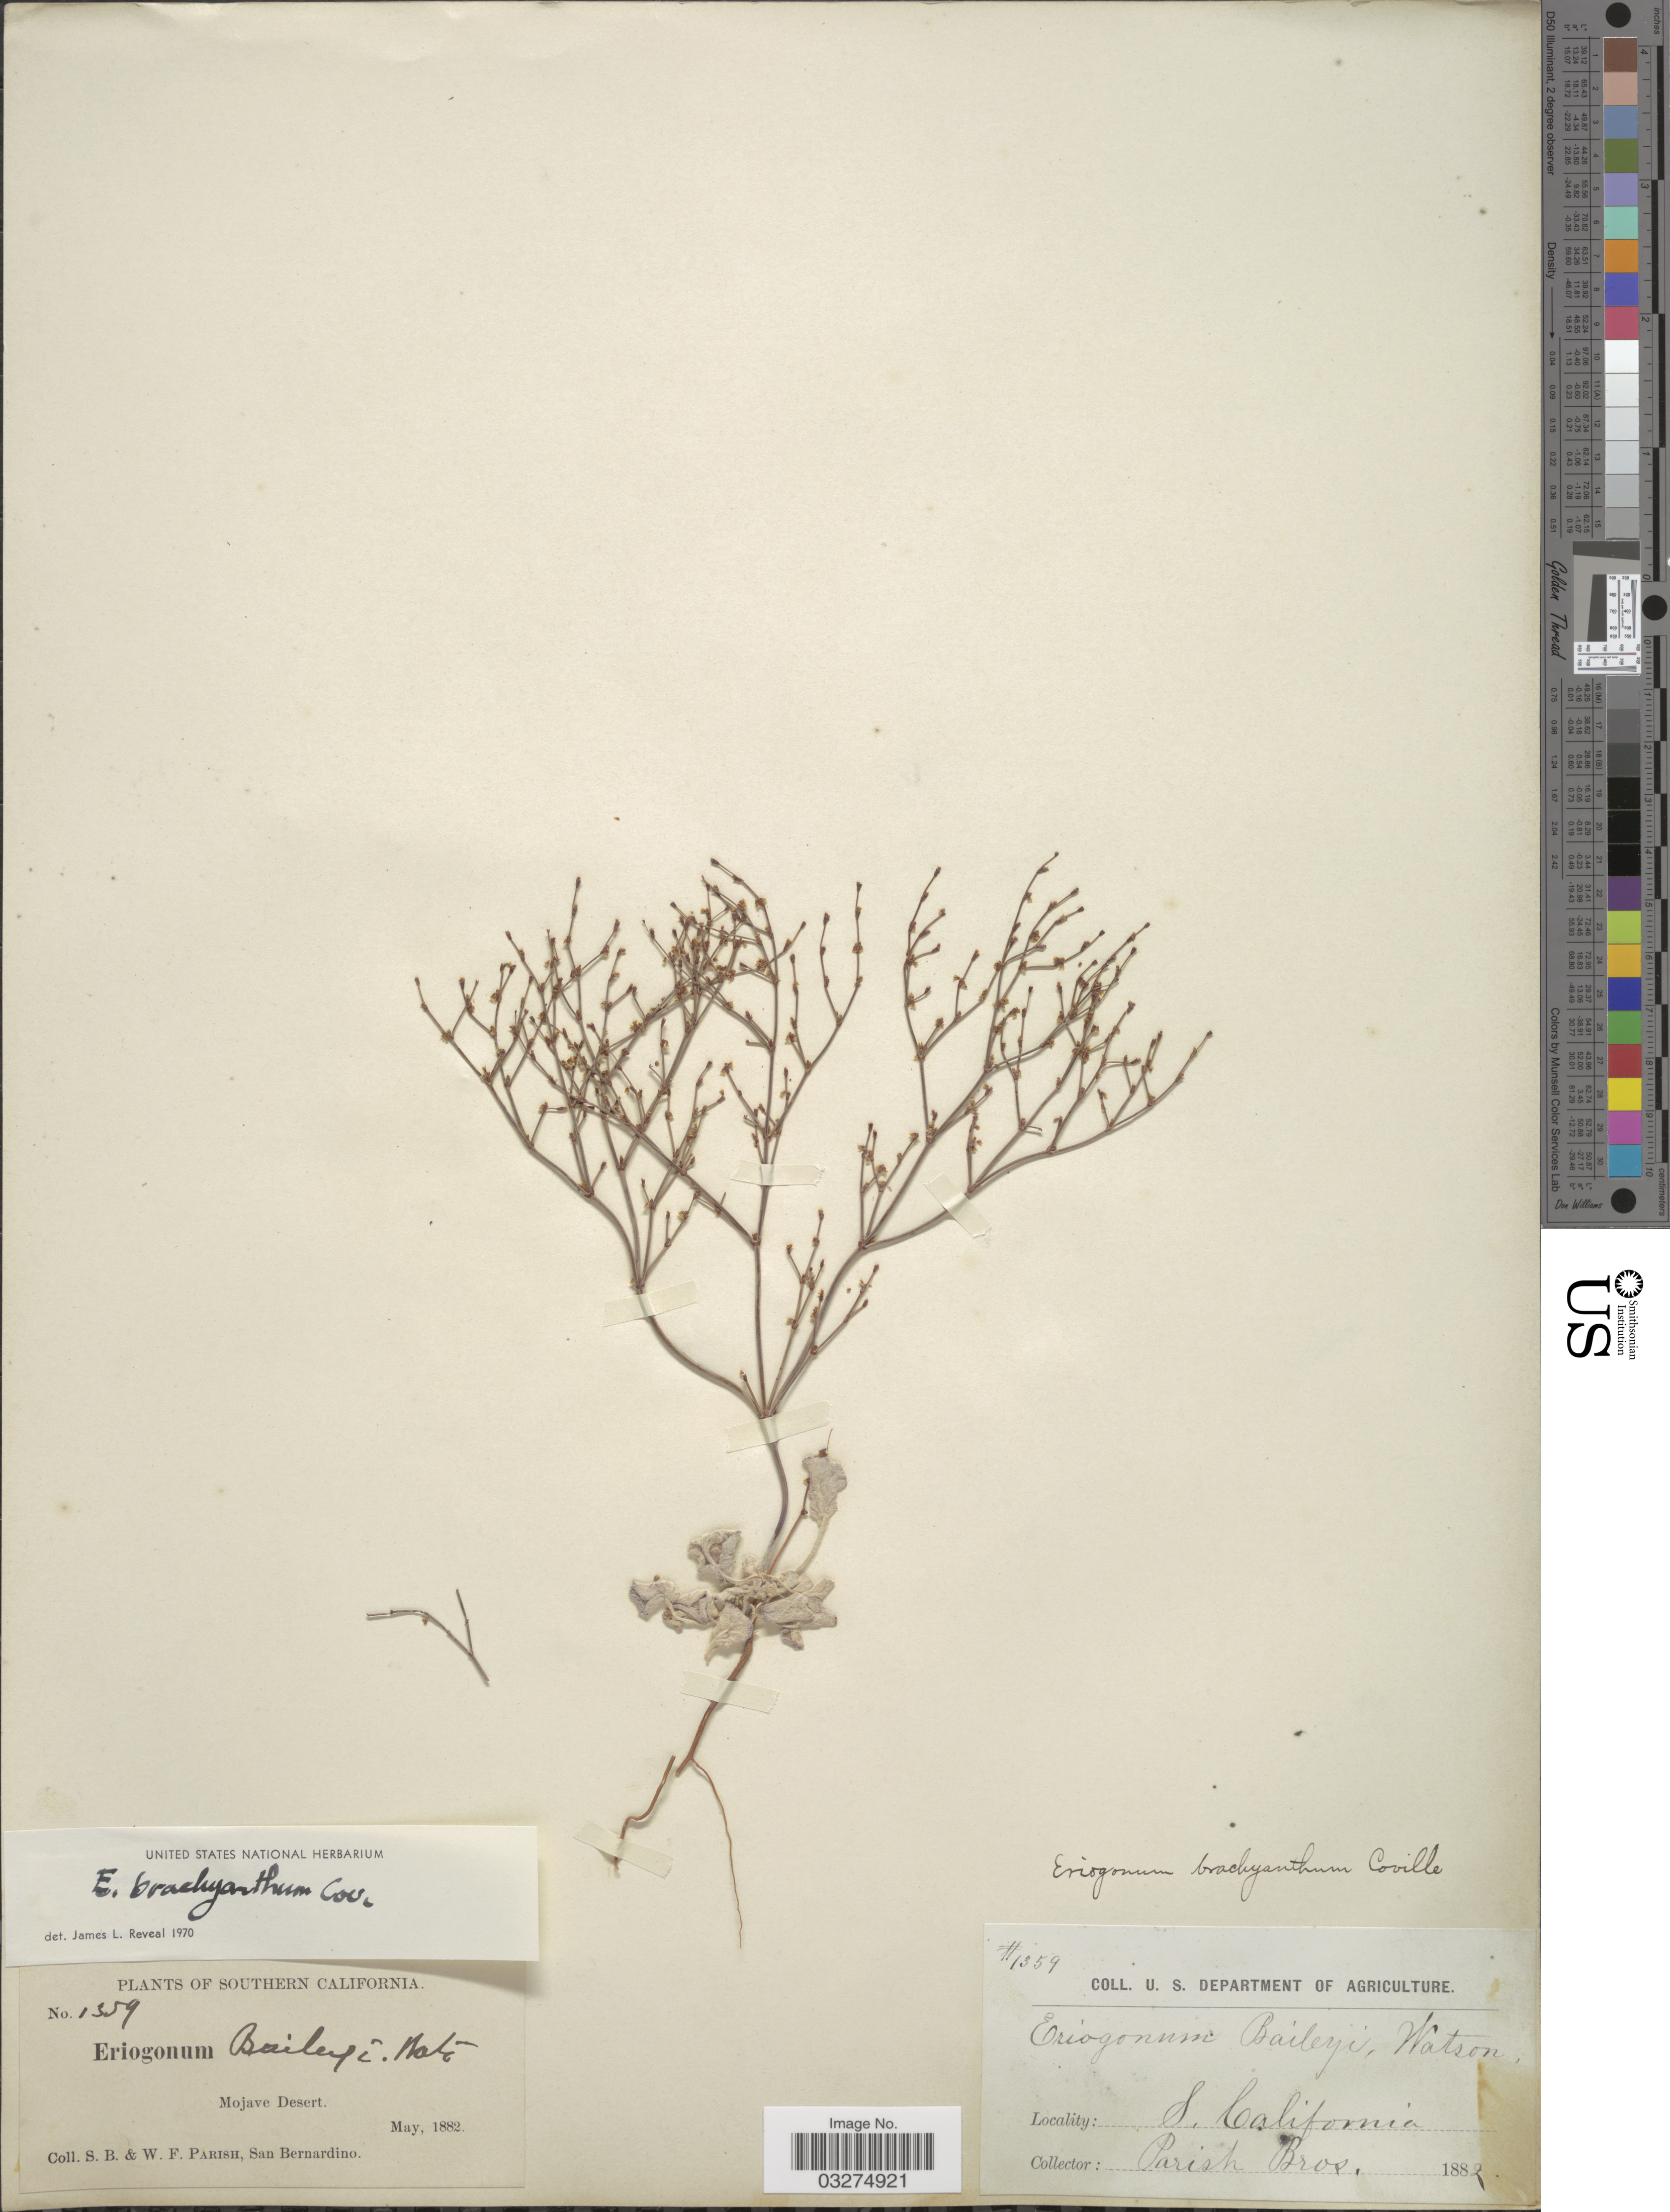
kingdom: Plantae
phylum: Tracheophyta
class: Magnoliopsida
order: Caryophyllales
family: Polygonaceae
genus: Eriogonum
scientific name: Eriogonum brachyanthum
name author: Coville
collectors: S. B. Parish & W. F. Parish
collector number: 1359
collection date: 1882-05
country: United States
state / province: California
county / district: San Bernardino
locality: Southern California. Mojave Desert.